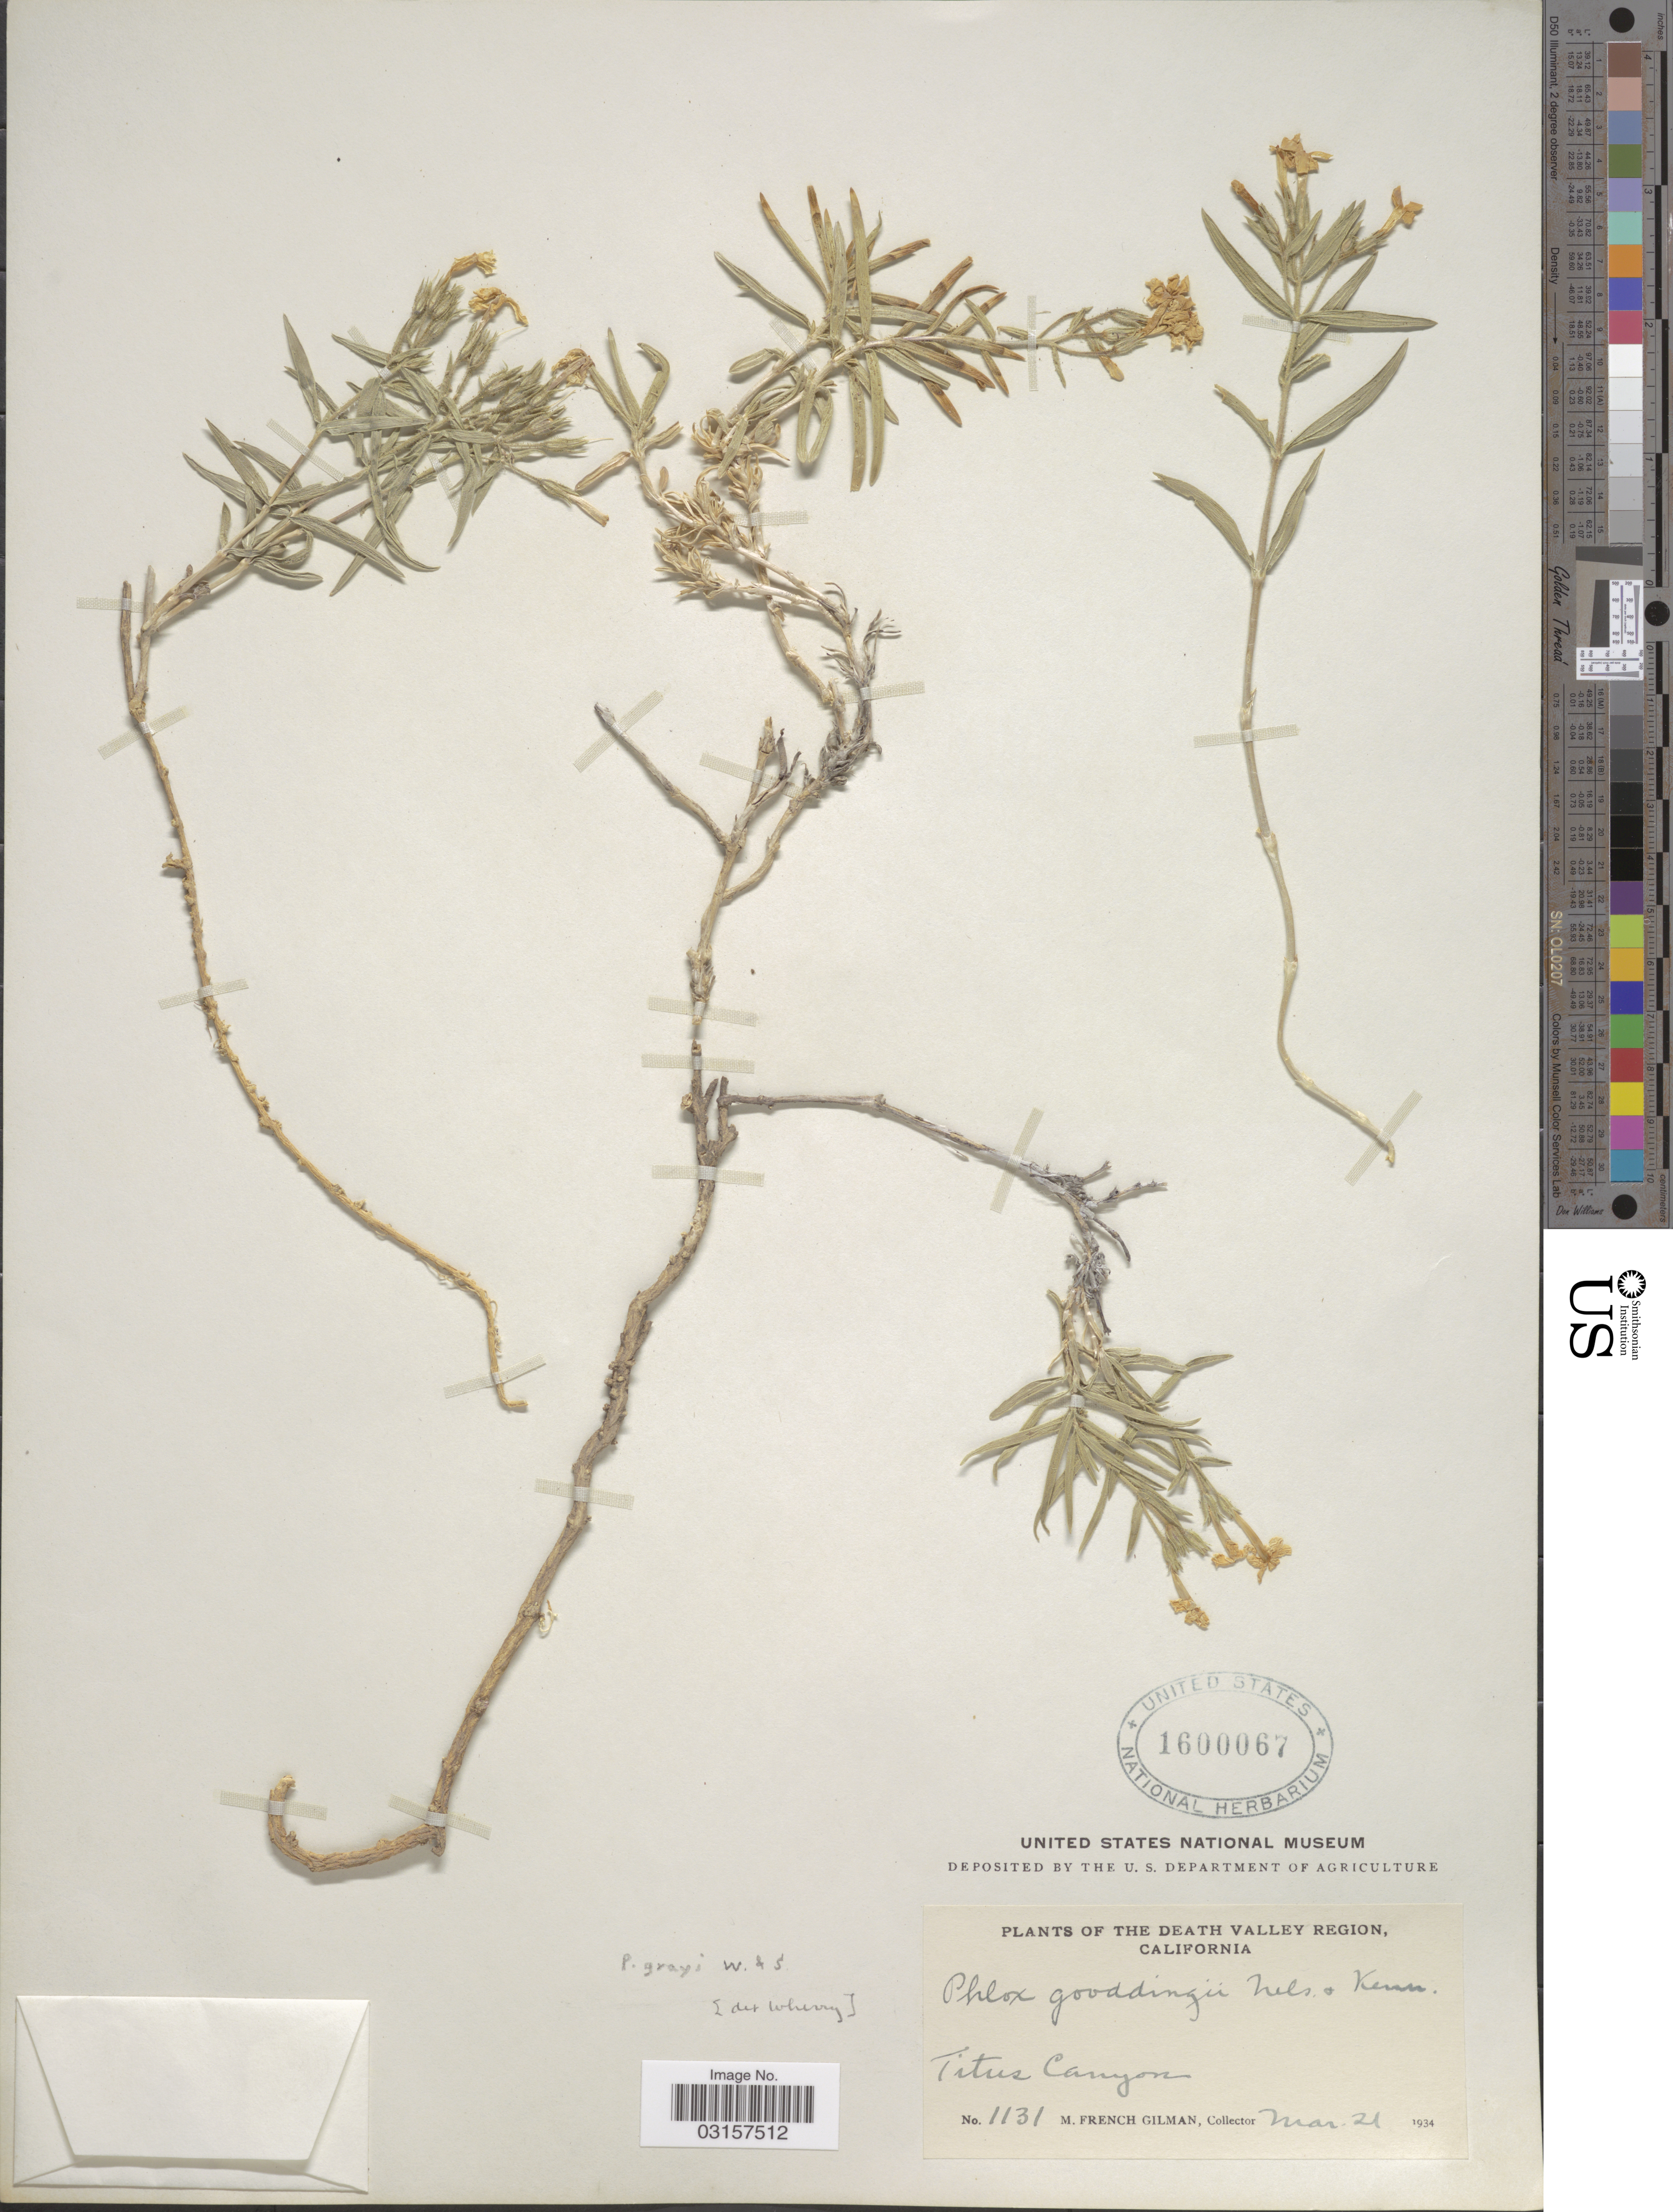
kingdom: Plantae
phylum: Tracheophyta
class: Magnoliopsida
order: Ericales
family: Polemoniaceae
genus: Phlox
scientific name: Phlox stansburyi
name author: (Torr.) A. Heller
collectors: M. F. Gilman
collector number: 1131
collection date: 1934-03-21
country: United States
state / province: California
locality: The Death Valley Region, Titus Canyon.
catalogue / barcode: US 1600067